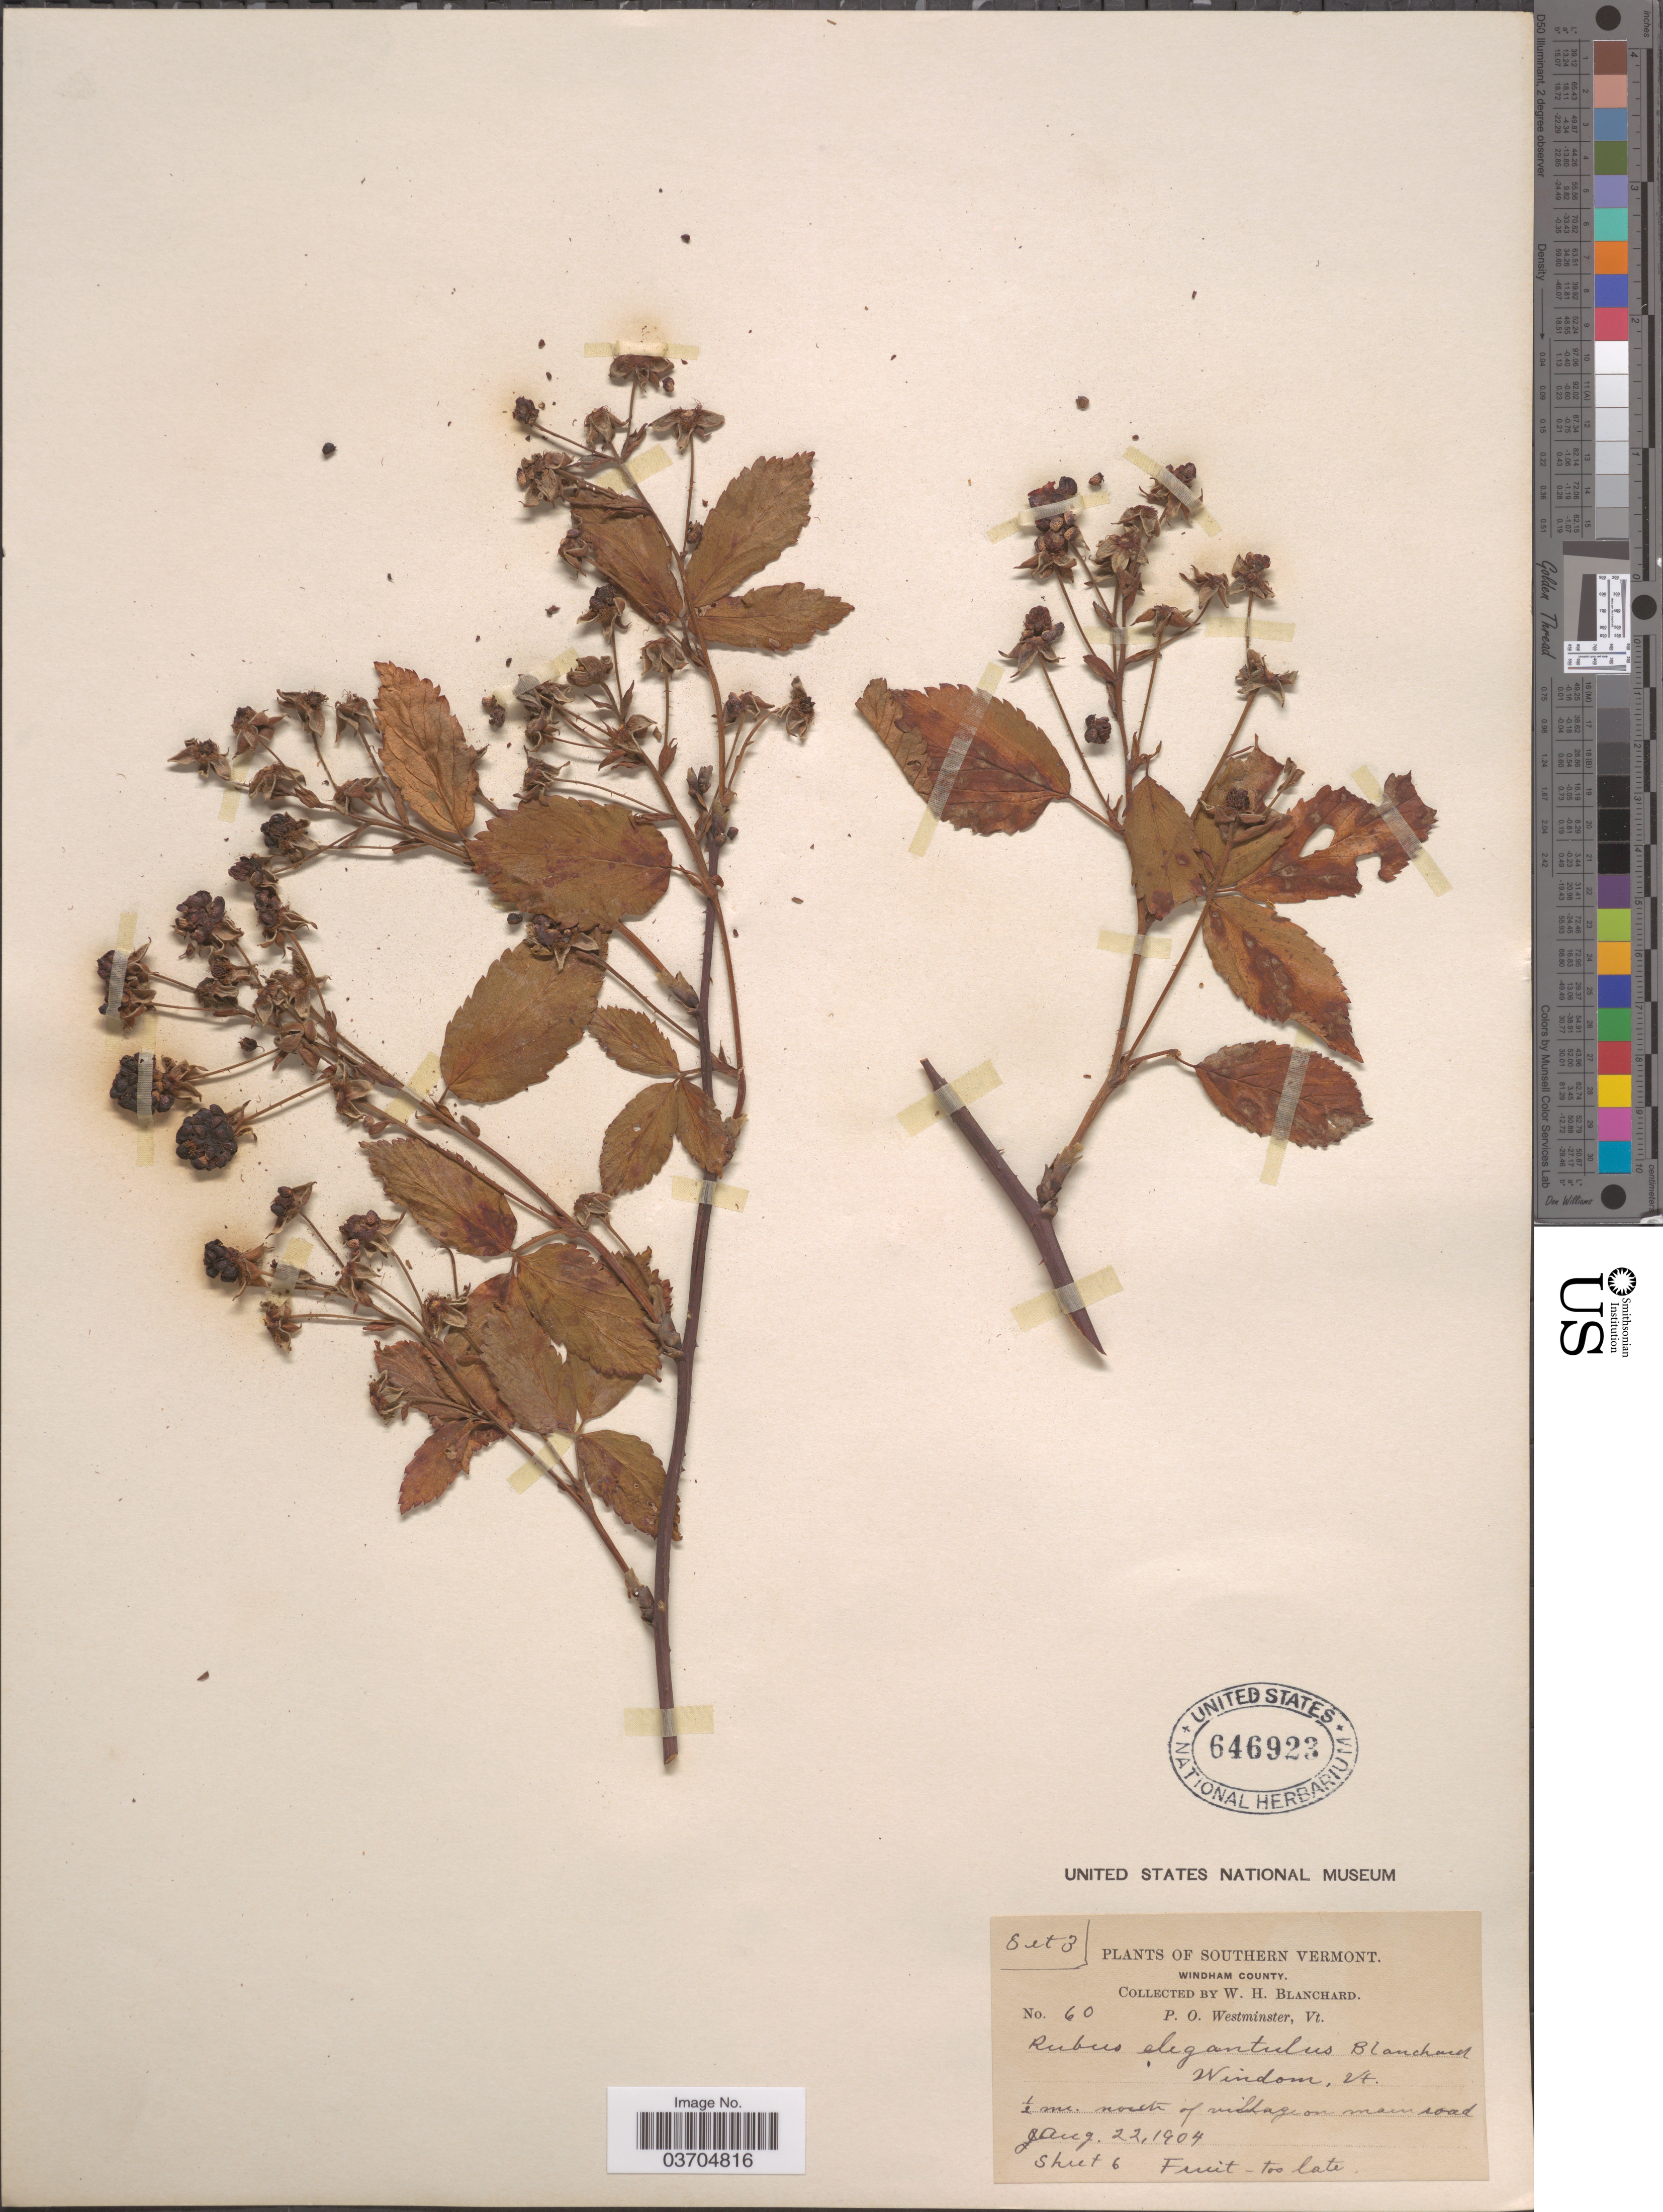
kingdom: Plantae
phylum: Tracheophyta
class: Magnoliopsida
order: Rosales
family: Rosaceae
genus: Rubus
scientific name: Rubus elegantulus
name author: Blanch.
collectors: W. H. Blanchard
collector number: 60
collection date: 1904-08-22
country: United States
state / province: Vermont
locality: Southern Vermont. Windham County. Windham. ½ mi. north of village on main road.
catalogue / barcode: US 646923